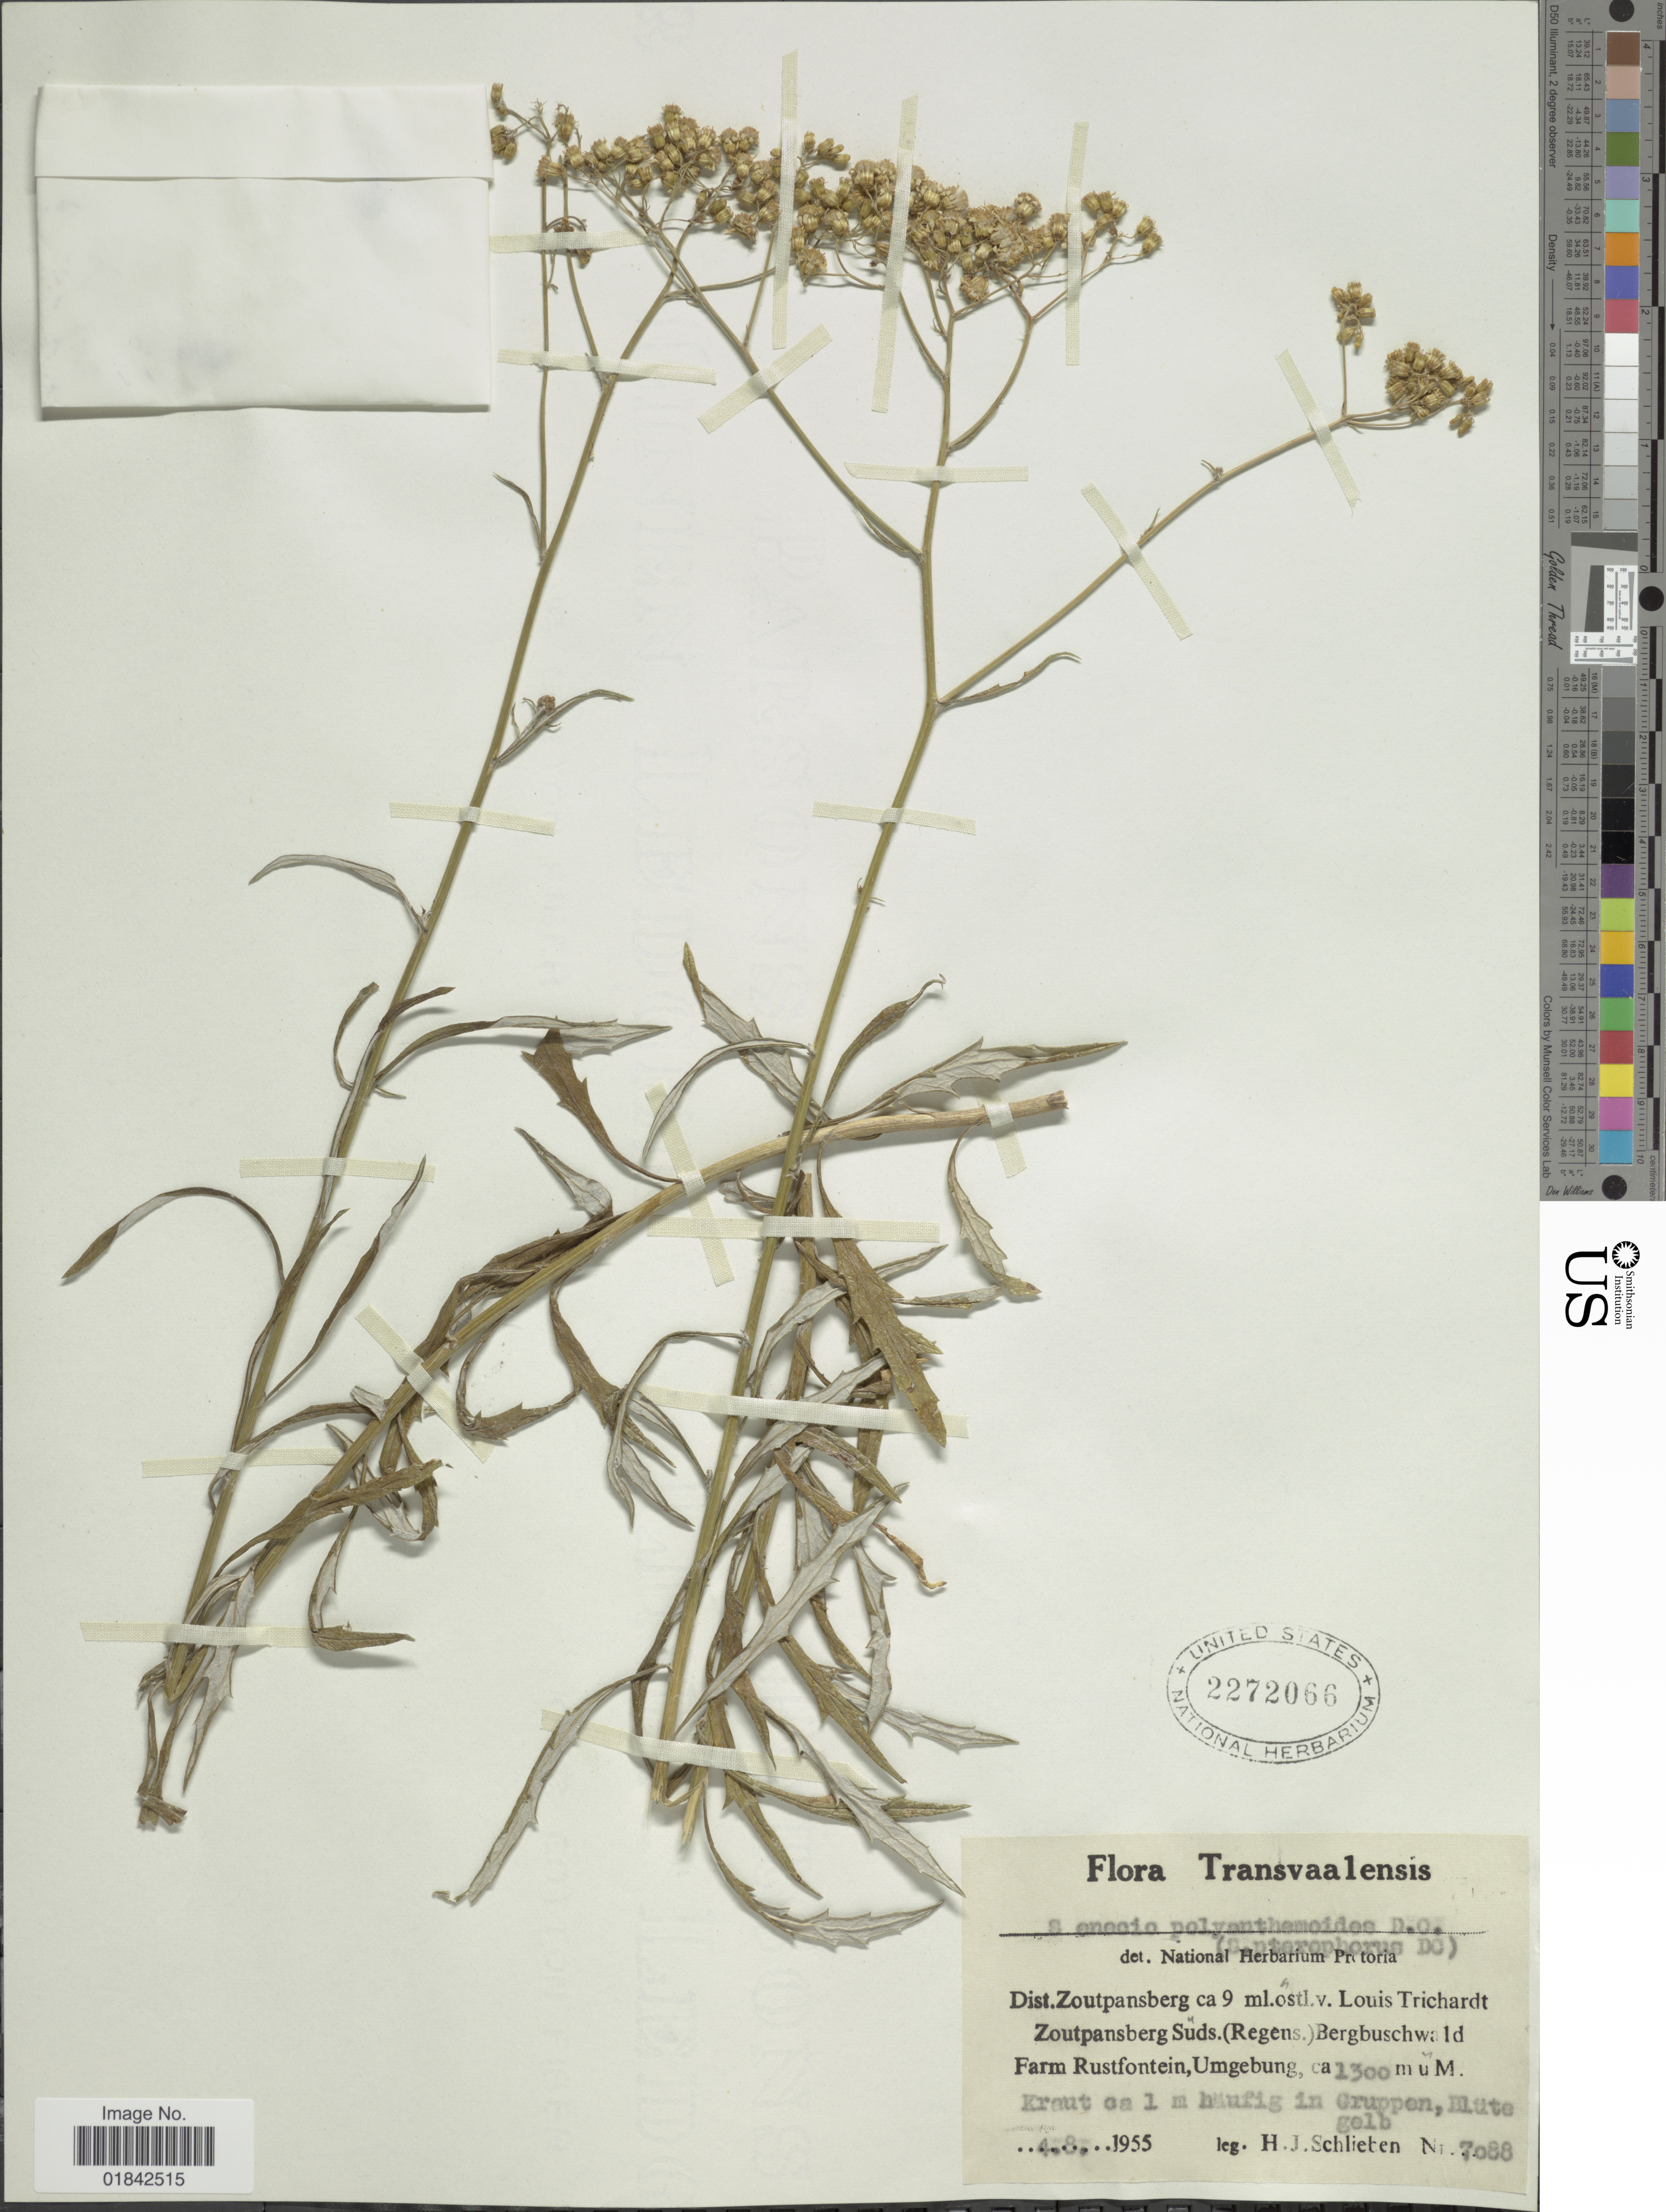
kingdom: Plantae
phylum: Tracheophyta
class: Magnoliopsida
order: Asterales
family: Asteraceae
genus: Senecio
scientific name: Senecio polyanthemoides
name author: Sch. Bip.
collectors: H. J. Schlieben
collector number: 7088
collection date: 1955-08-04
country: South Africa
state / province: Limpopo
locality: Transvaalensis. Dist.Zoutpansberg ca 9 ml.östl.v.Louis Trichardt Zoutpansberg Süds.(Regens.) Bergbuschwald Farm Rustfontein, Umgebung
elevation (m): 1300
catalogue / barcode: US 2272066